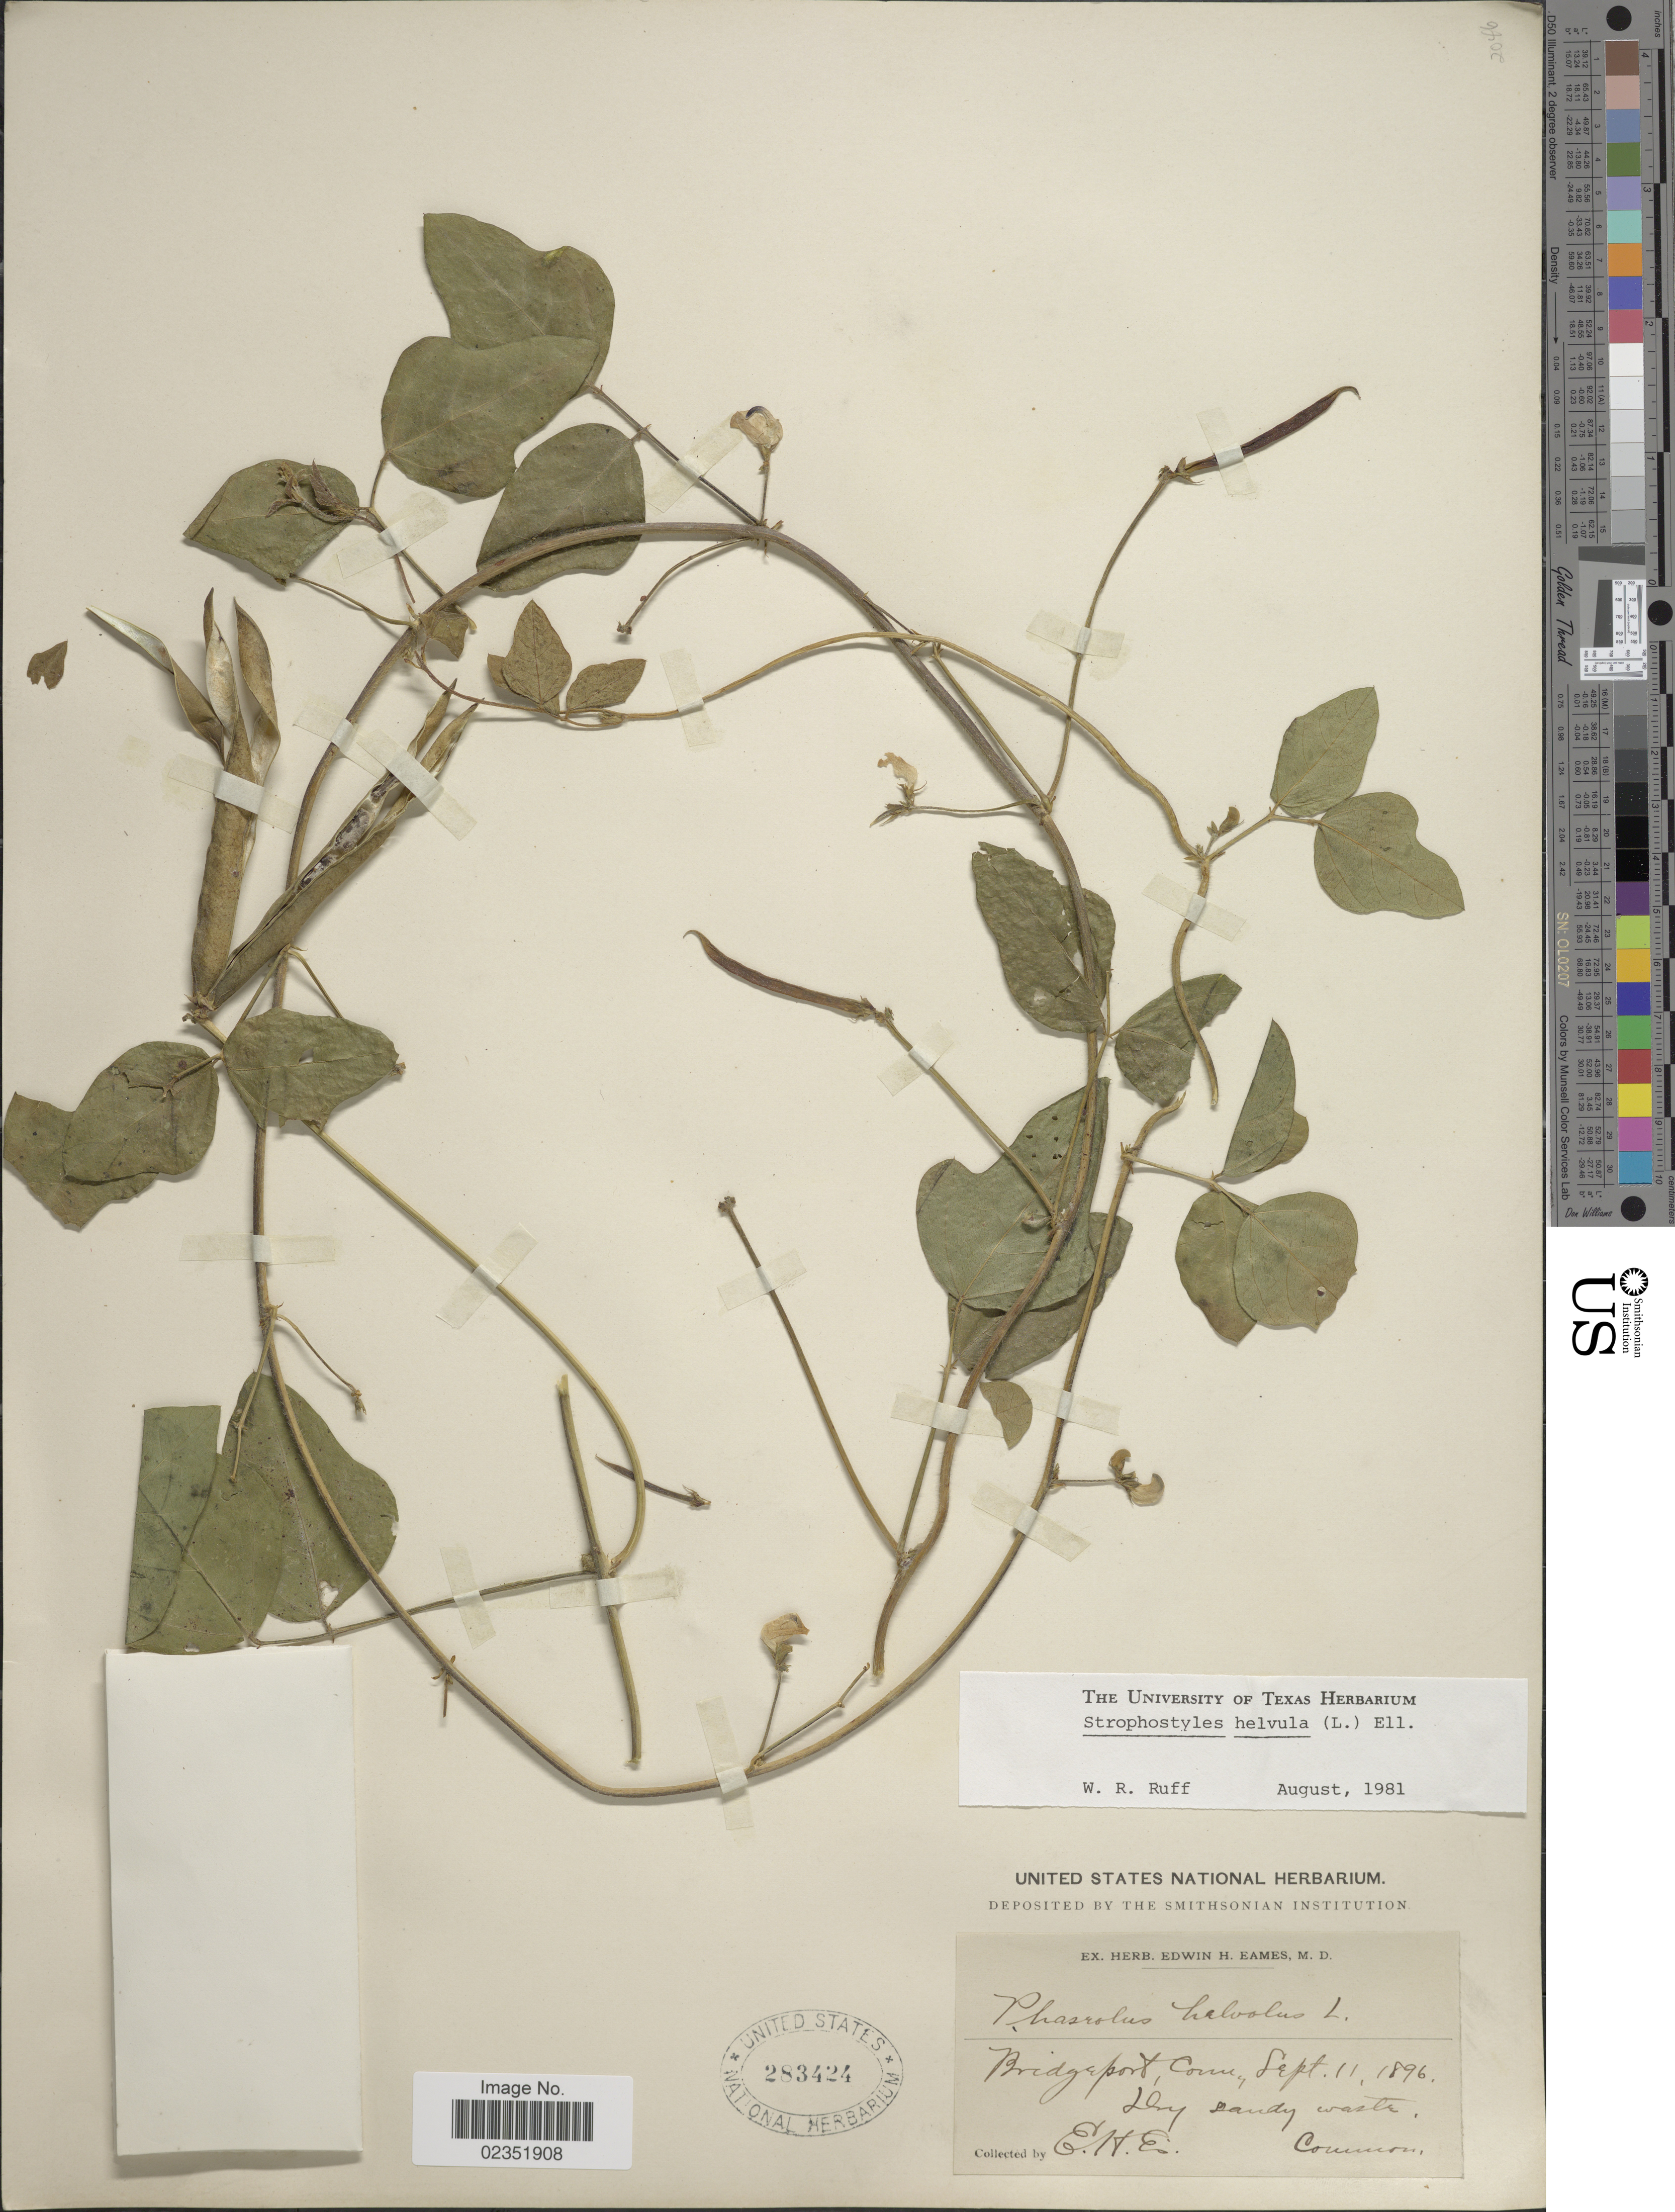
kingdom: Plantae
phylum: Tracheophyta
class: Magnoliopsida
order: Fabales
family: Fabaceae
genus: Strophostyles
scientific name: Strophostyles helvola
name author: (L.) Elliott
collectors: E. H. Eames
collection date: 1896-09-11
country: United States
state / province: Connecticut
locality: Bridgeport, Dry sandy waste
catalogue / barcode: US 283424